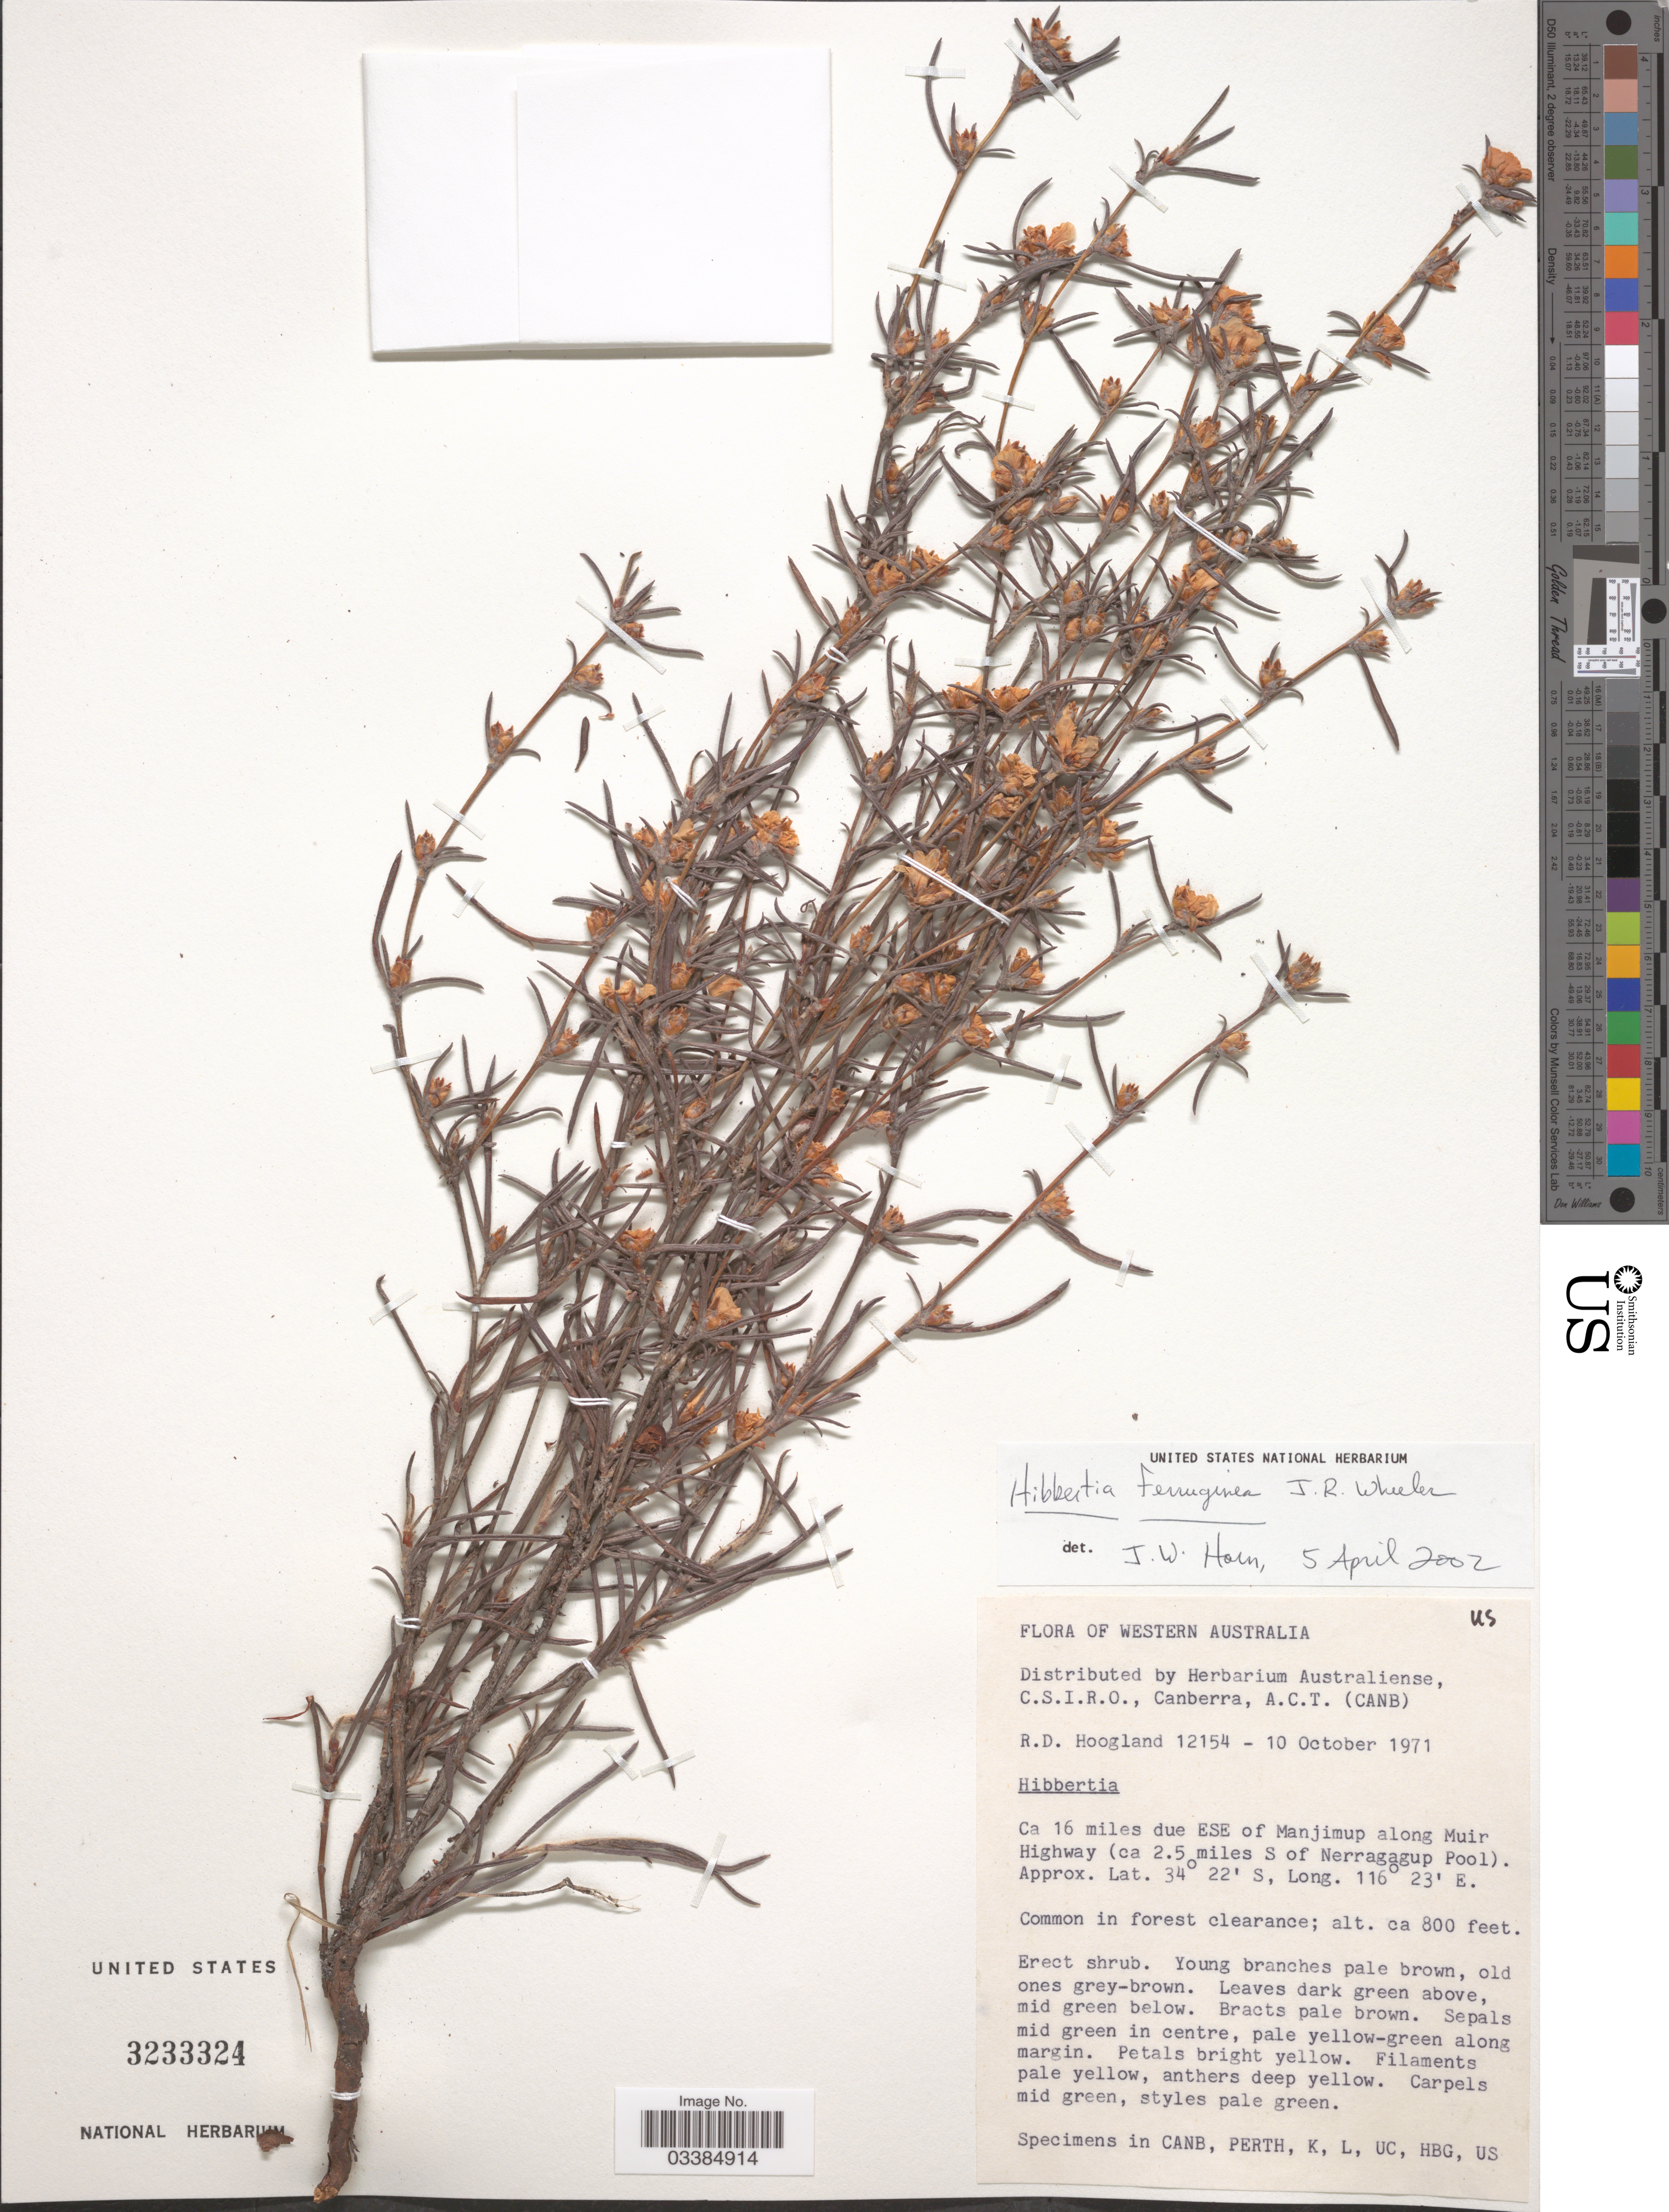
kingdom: Plantae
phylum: Tracheophyta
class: Magnoliopsida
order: Dilleniales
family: Dilleniaceae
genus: Hibbertia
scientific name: Hibbertia ferruginea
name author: J.R. Wheeler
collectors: R. D. Hoogland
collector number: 12154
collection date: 1971-10-10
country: Australia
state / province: Western Australia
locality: Ca 16 miles due ESE of Manjimup along Muir Highway (ca 2.5 miles S of Nerragagup Pool).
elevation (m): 244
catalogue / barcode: US 3233324